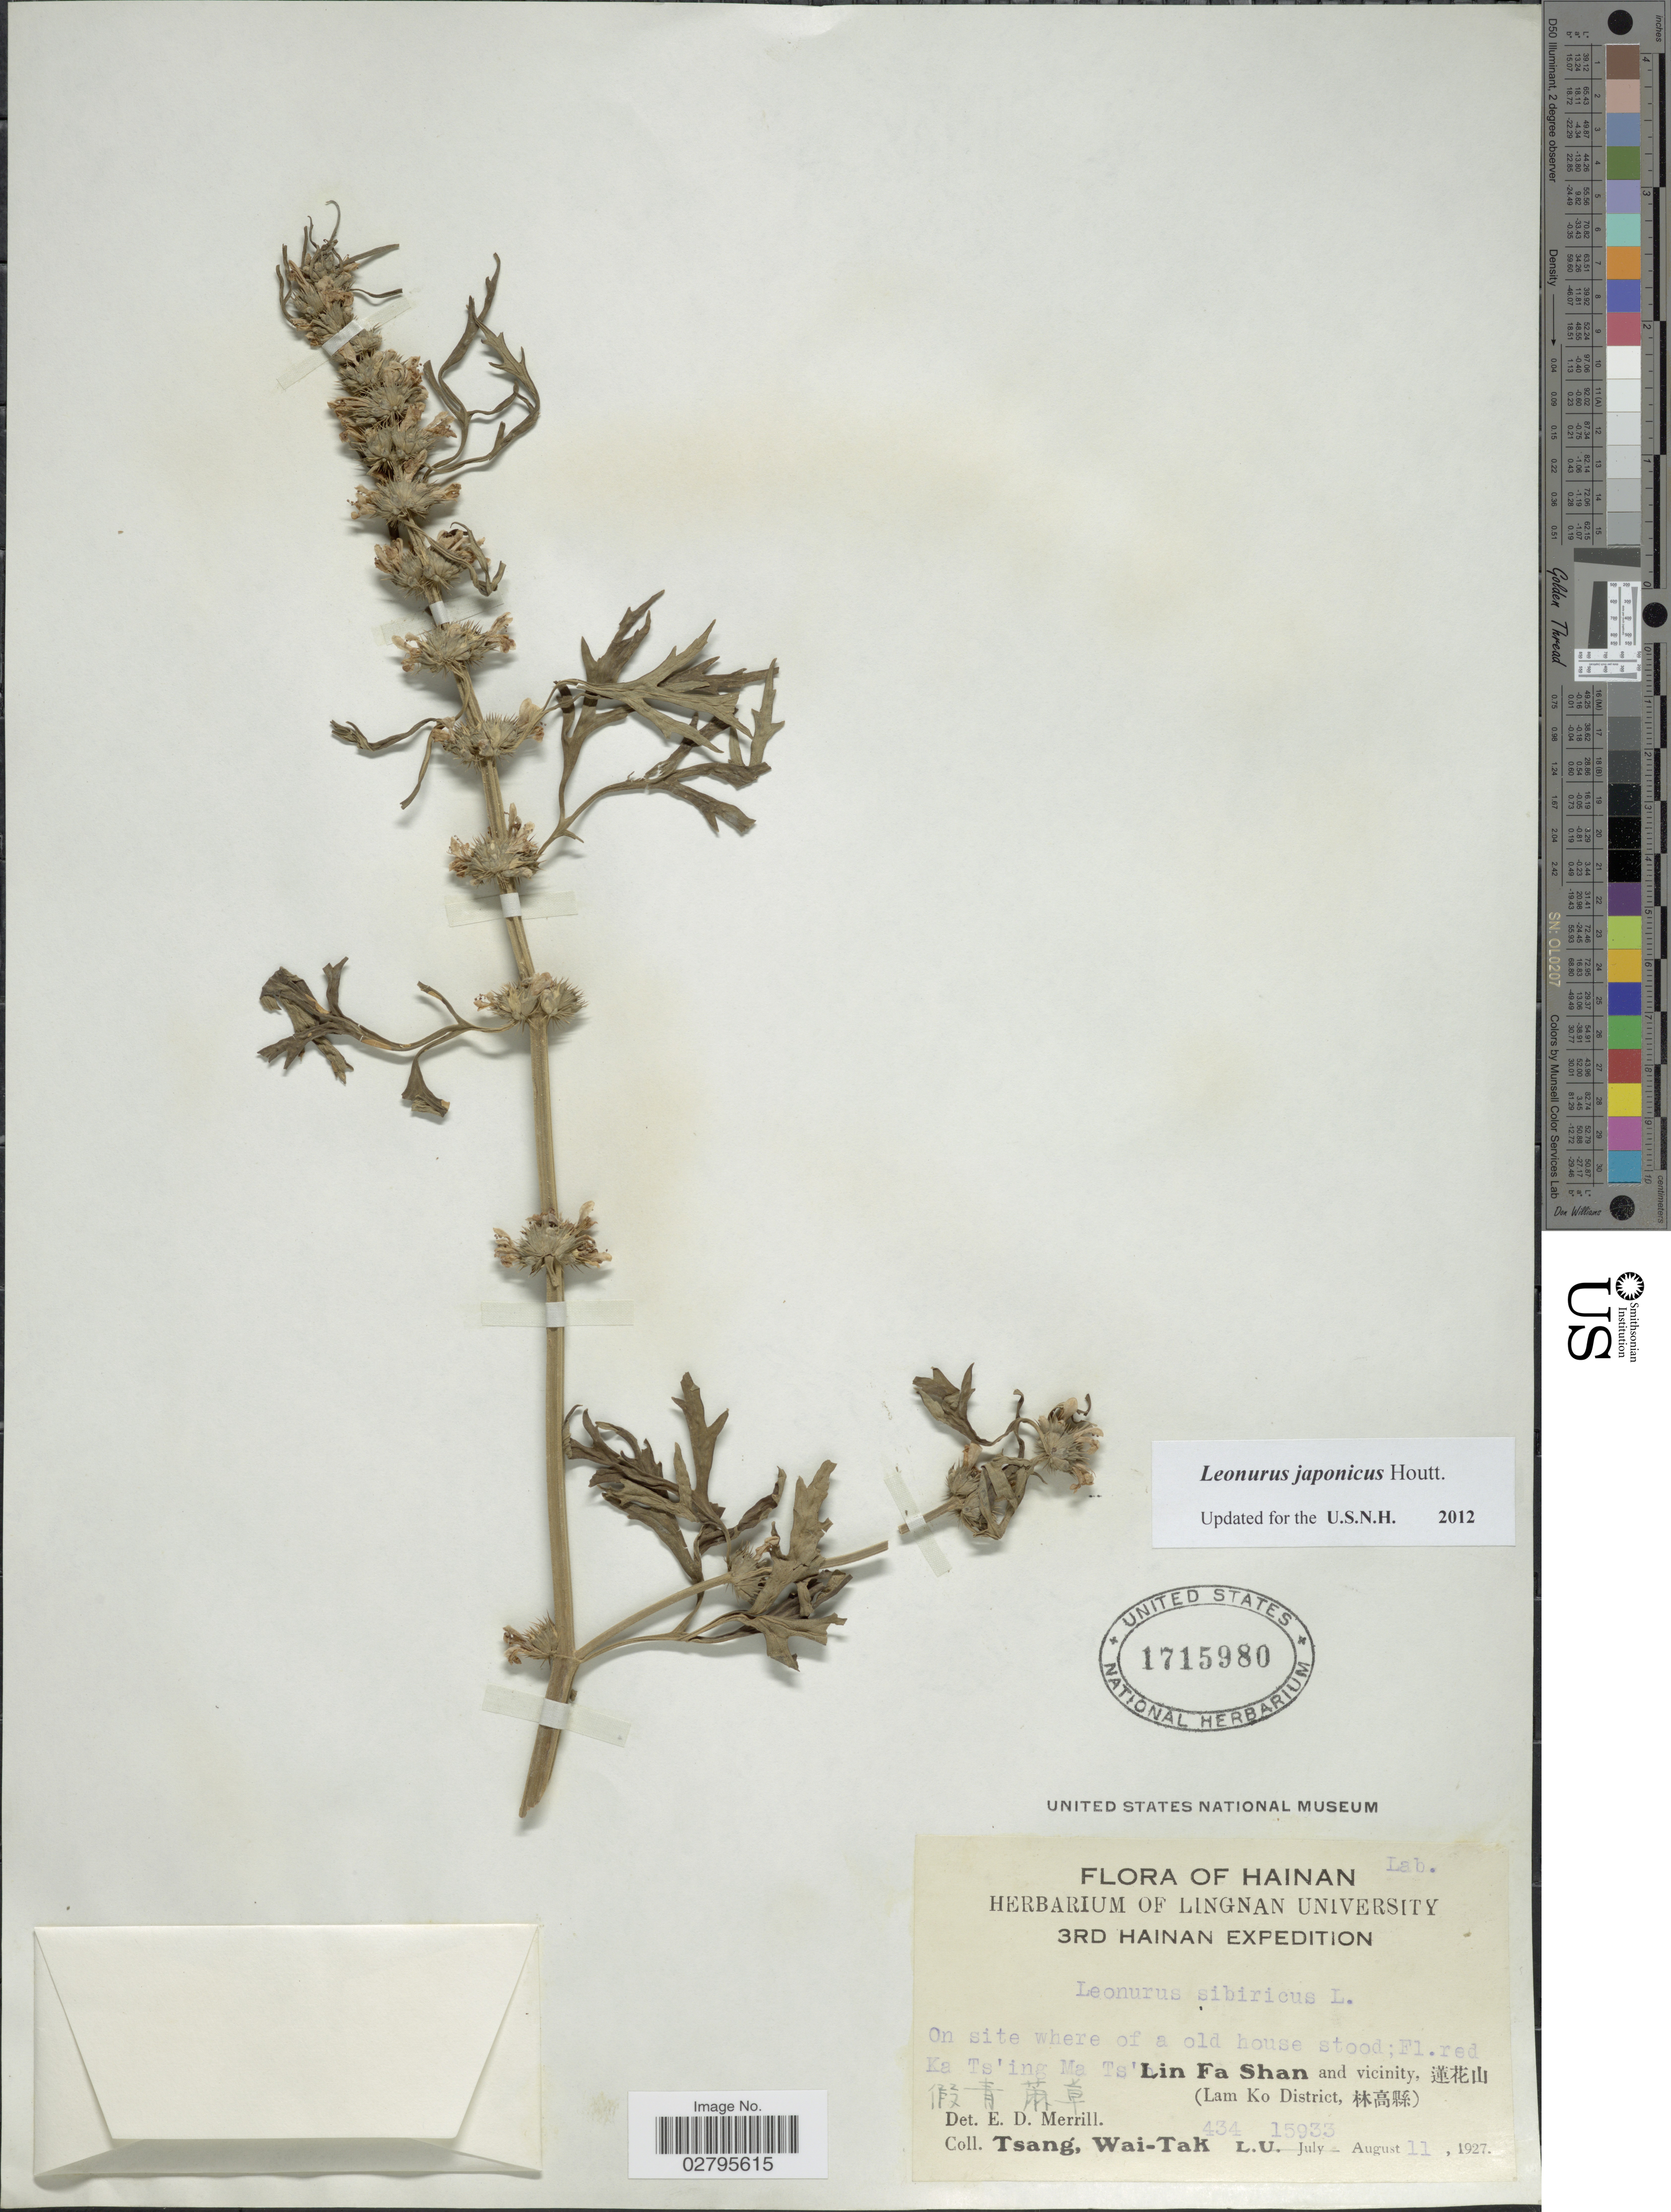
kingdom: Plantae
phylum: Tracheophyta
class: Magnoliopsida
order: Lamiales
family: Lamiaceae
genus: Leonurus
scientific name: Leonurus japonicus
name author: Houtt.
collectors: W. T. Tsang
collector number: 434L.U.15933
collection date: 1927-08-11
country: China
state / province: Hainan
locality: On site where of a old house stood. Ka Ts'ing Ma Ts'n [interpreted]. Lin Fa Shan and vicinity. (Lam Ko District).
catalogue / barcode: US 1715980